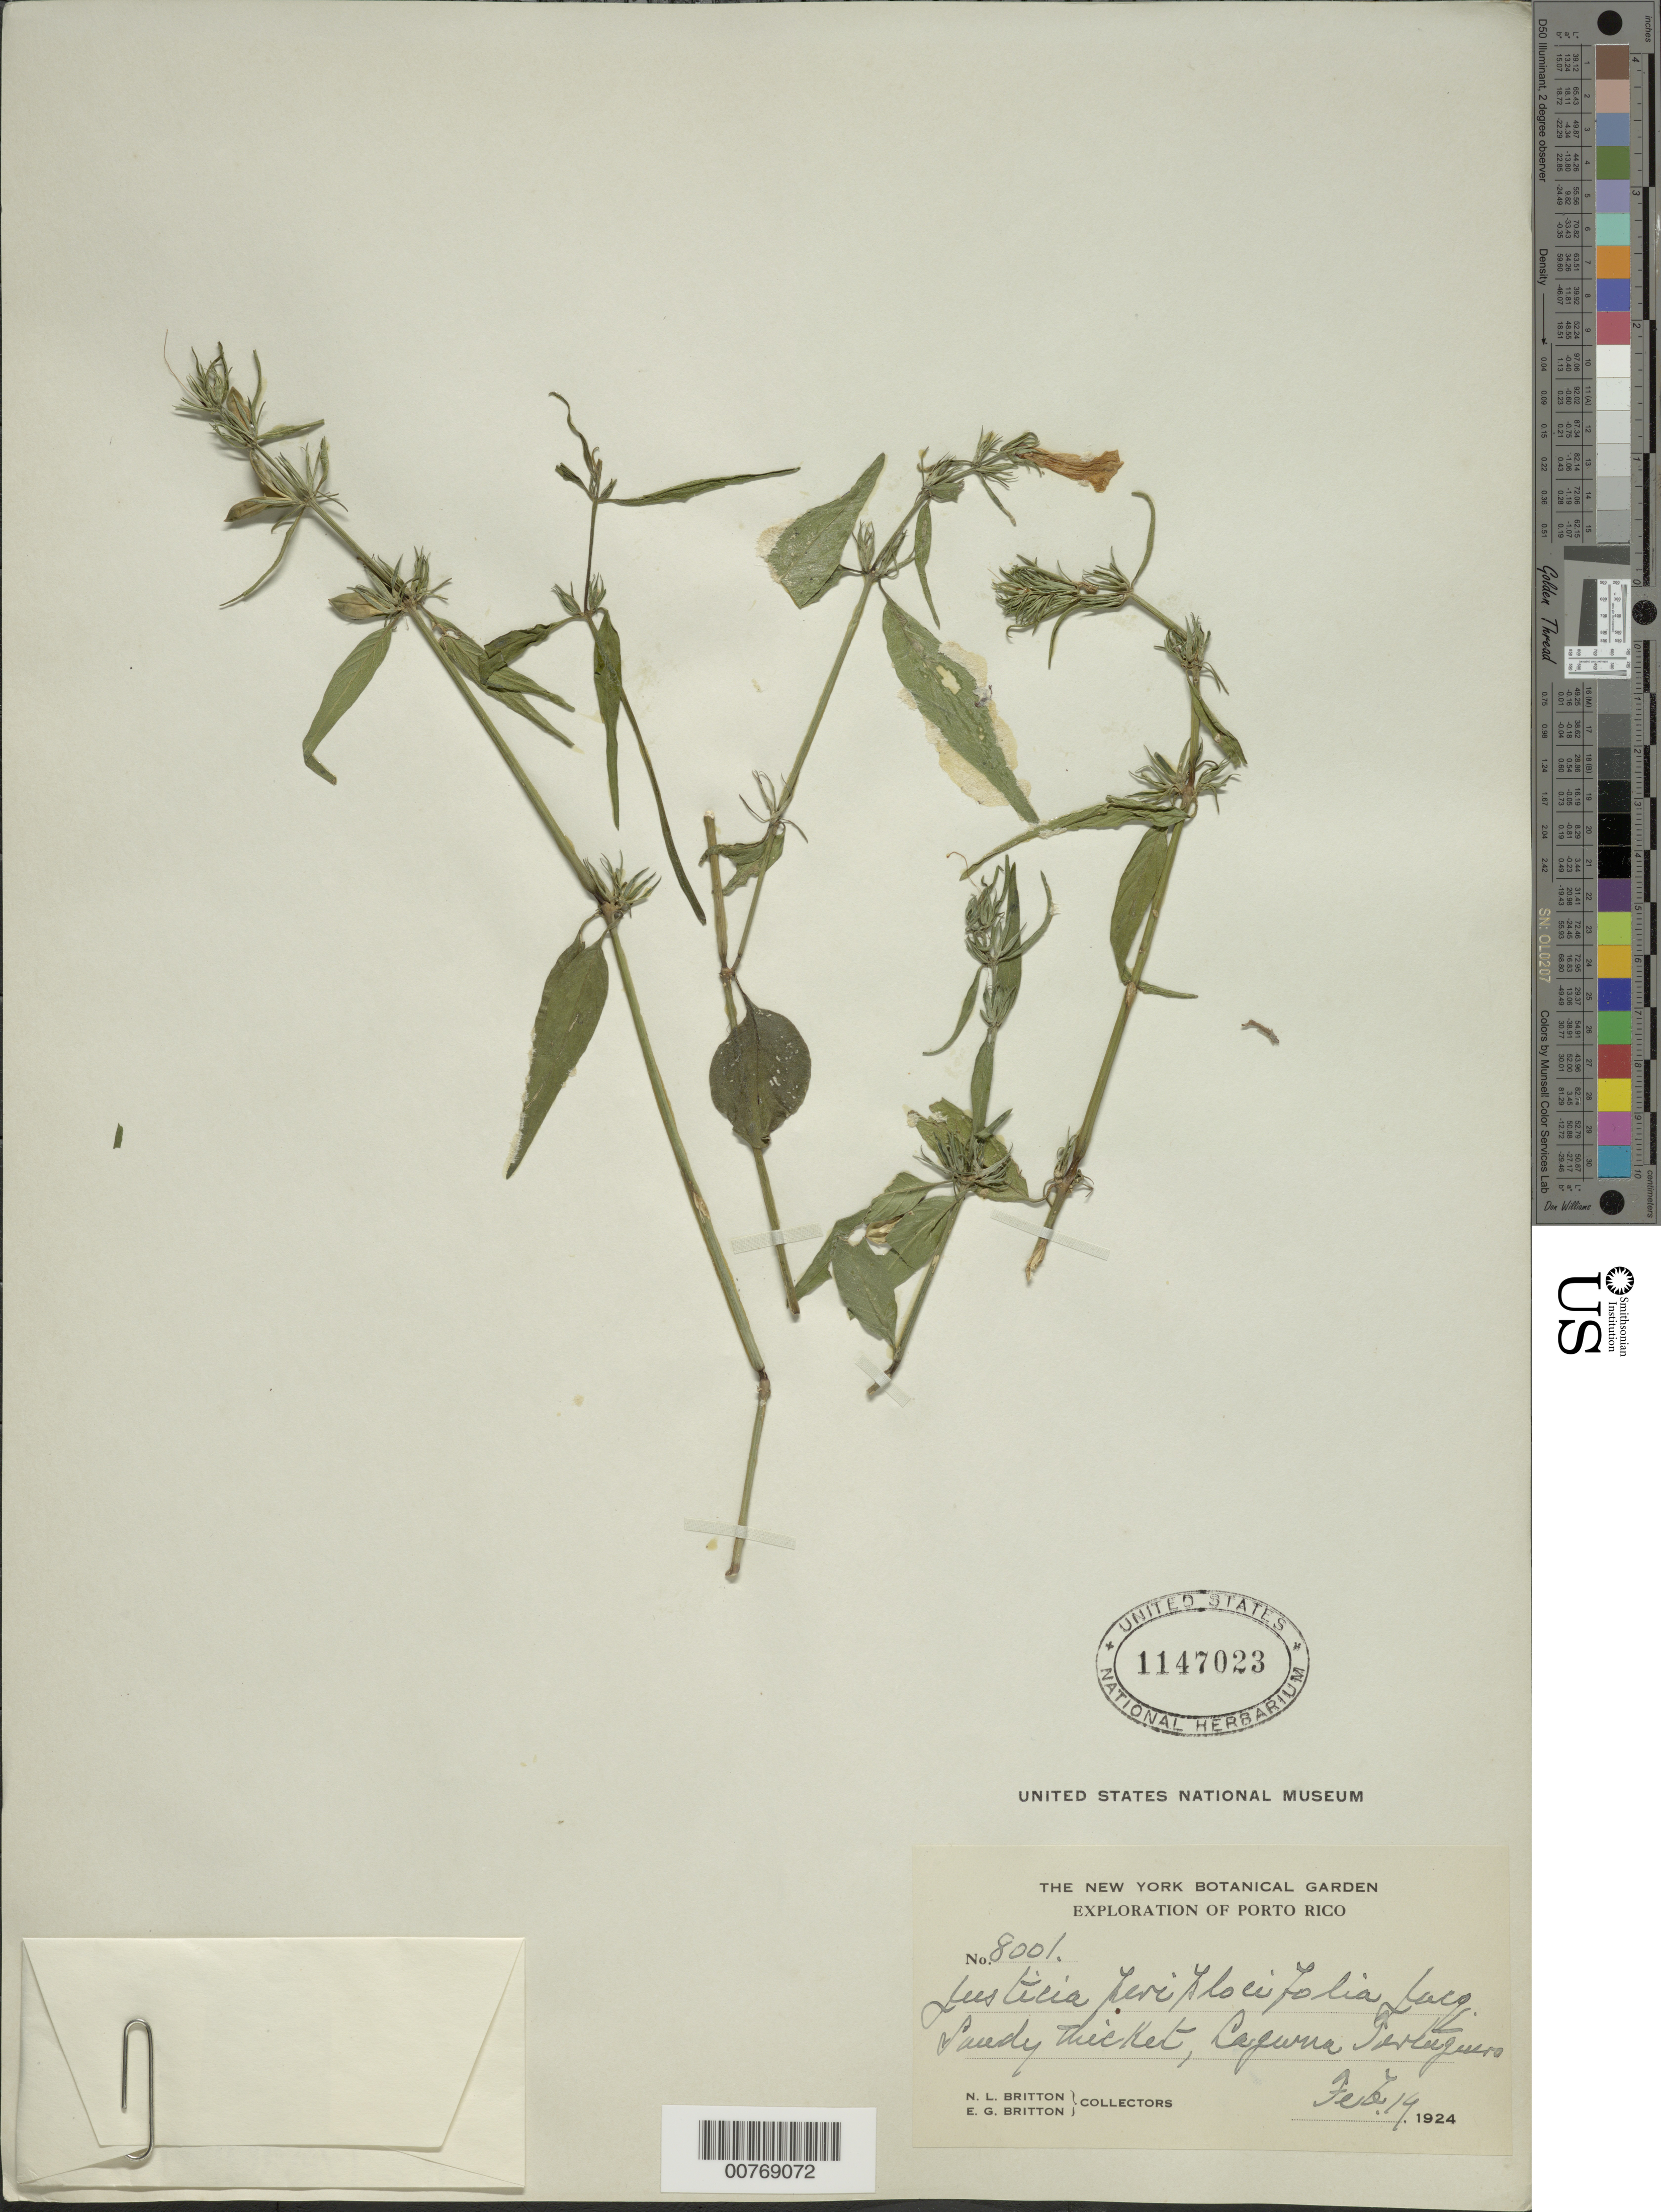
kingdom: Plantae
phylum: Tracheophyta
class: Magnoliopsida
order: Lamiales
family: Acanthaceae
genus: Justicia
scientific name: Justicia periplocifolia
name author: Jacq.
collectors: N. Britton & E. G. Britton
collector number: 8001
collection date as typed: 19 Feb 1924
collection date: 1924-02-19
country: Puerto Rico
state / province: Manatí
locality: Laguna Tortuguero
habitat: Sandy thicket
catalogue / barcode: US 1147023